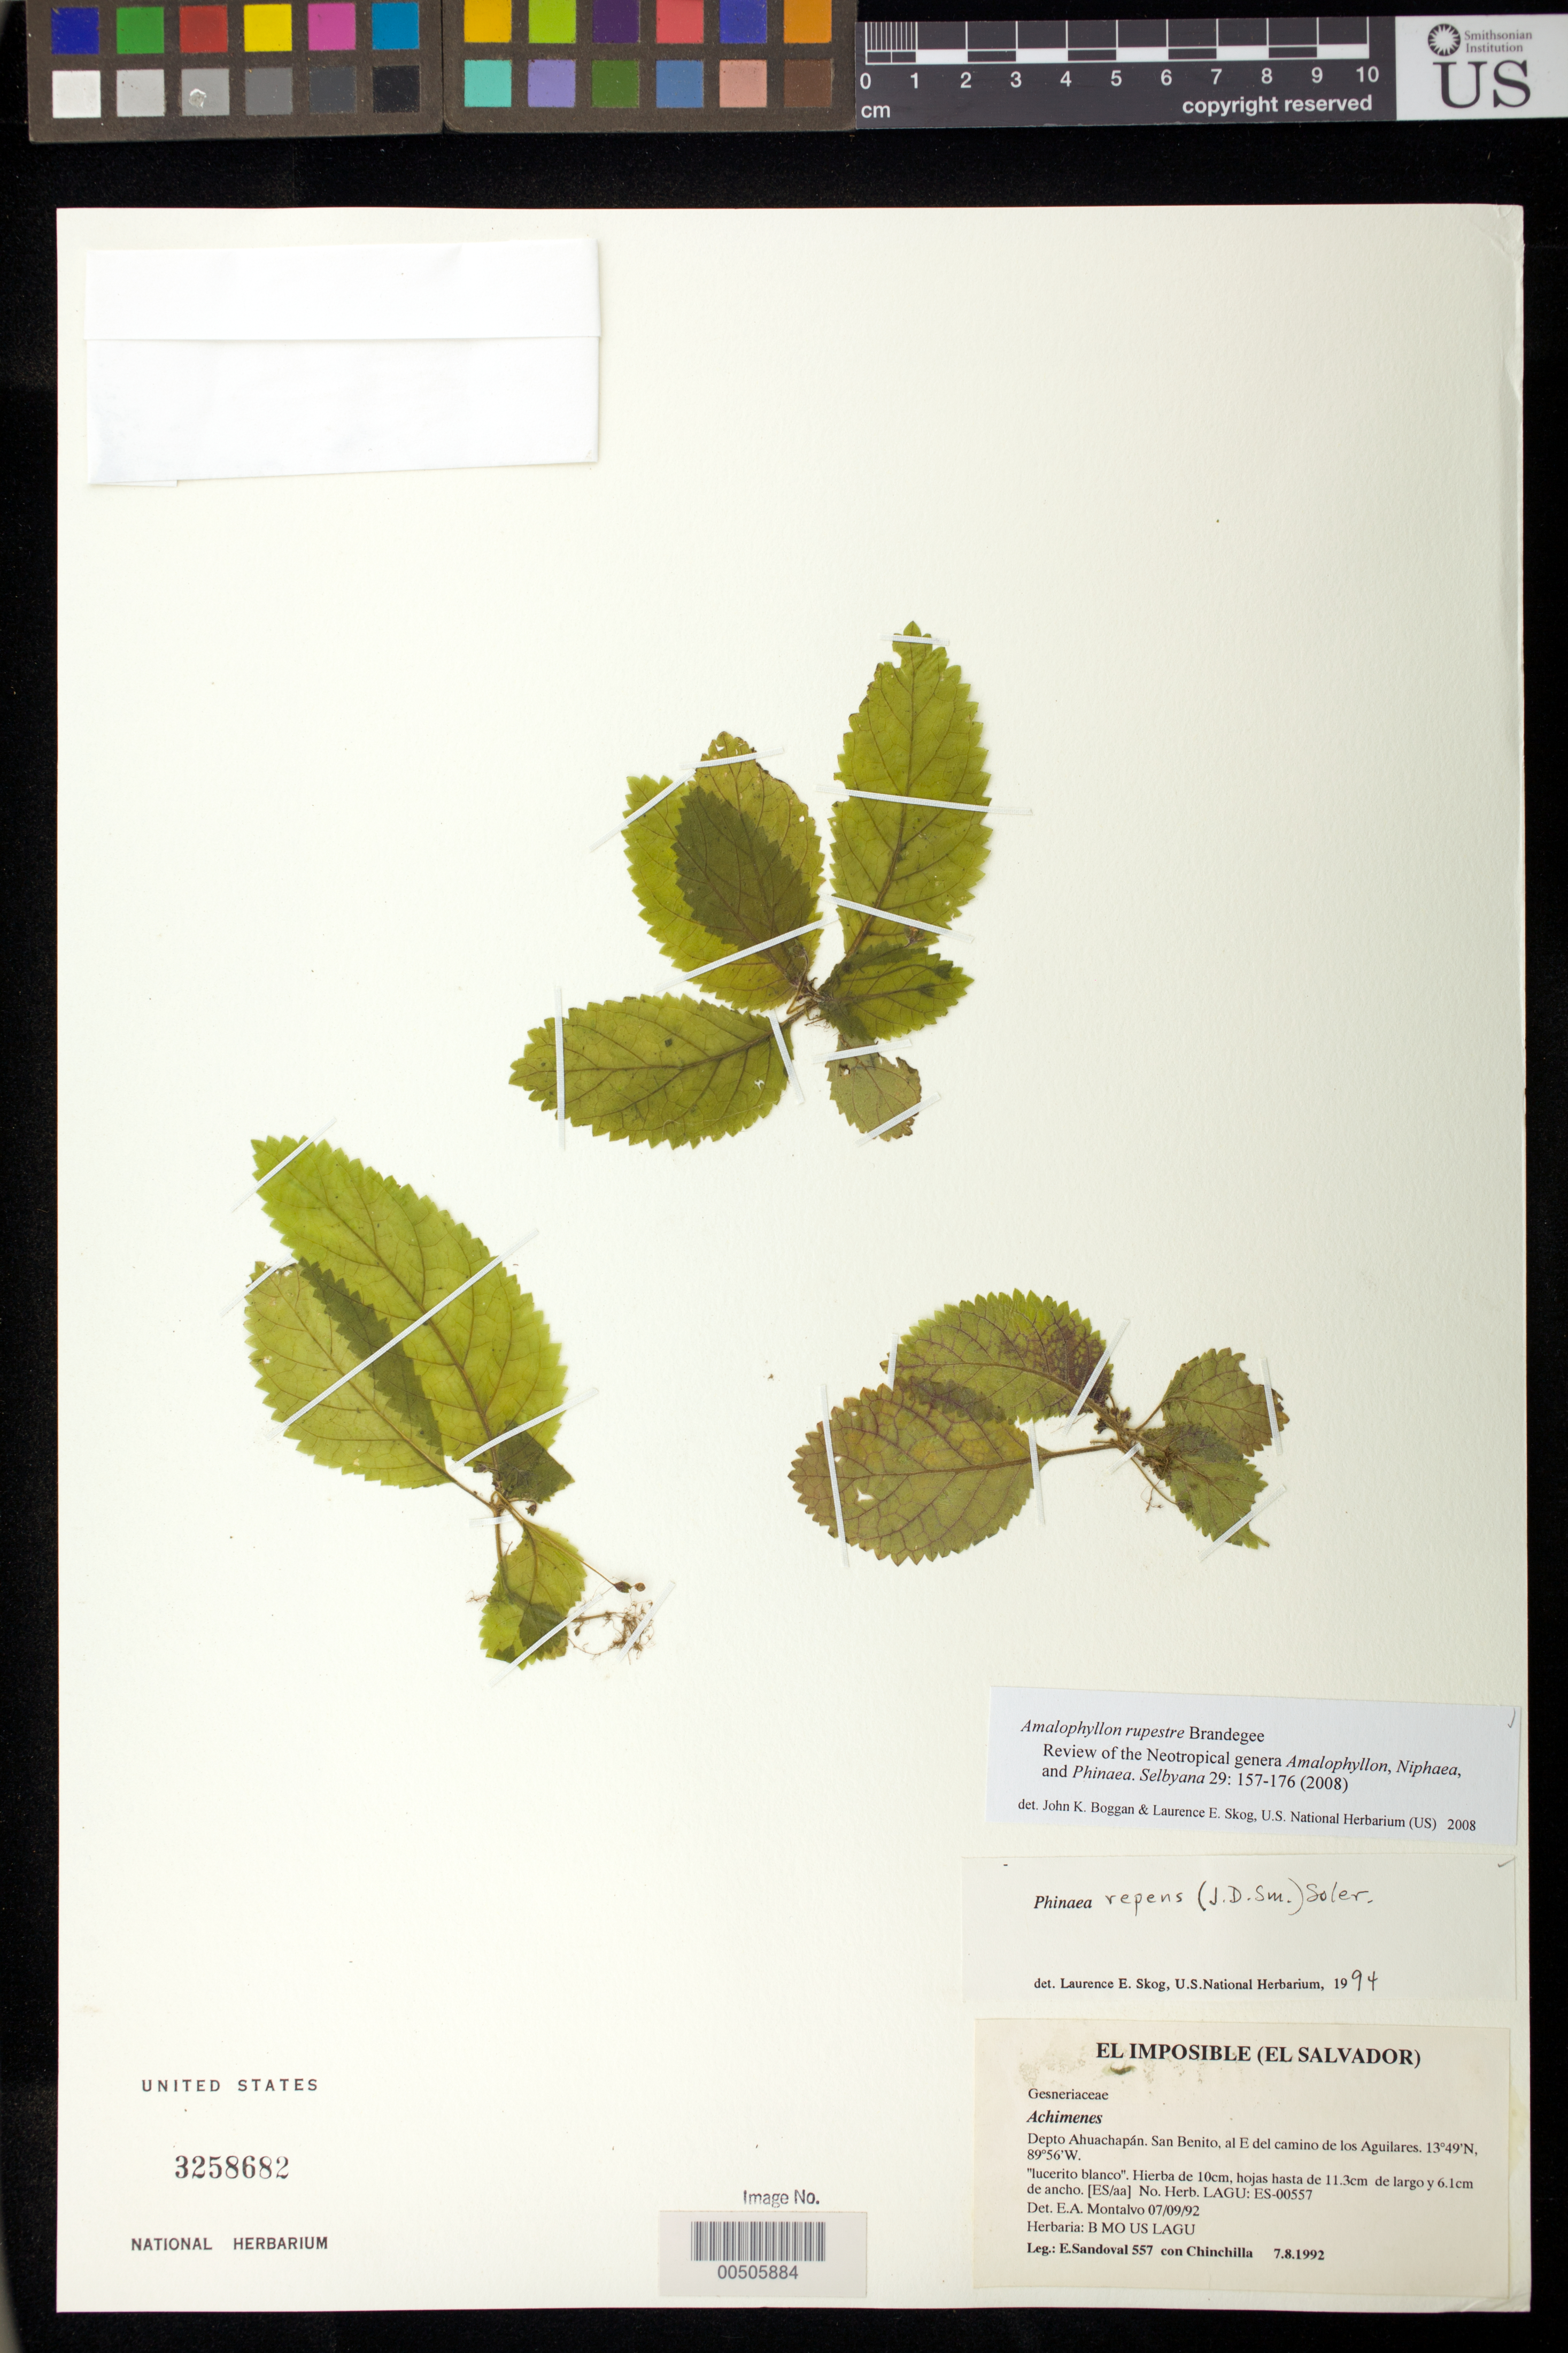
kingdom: Plantae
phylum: Tracheophyta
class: Magnoliopsida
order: Lamiales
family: Gesneriaceae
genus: Amalophyllon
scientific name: Amalophyllon rupestre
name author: Brandegee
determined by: Boggan, J. K.; Skog, L. E.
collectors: E. Sandoval & -. Chinchilla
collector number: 557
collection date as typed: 07 Aug 1992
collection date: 1992-08-07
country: El Salvador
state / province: Ahuachapán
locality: Depto. Ahuachapán. San Benito, al E del camino de los Aguilares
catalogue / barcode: US 3258682